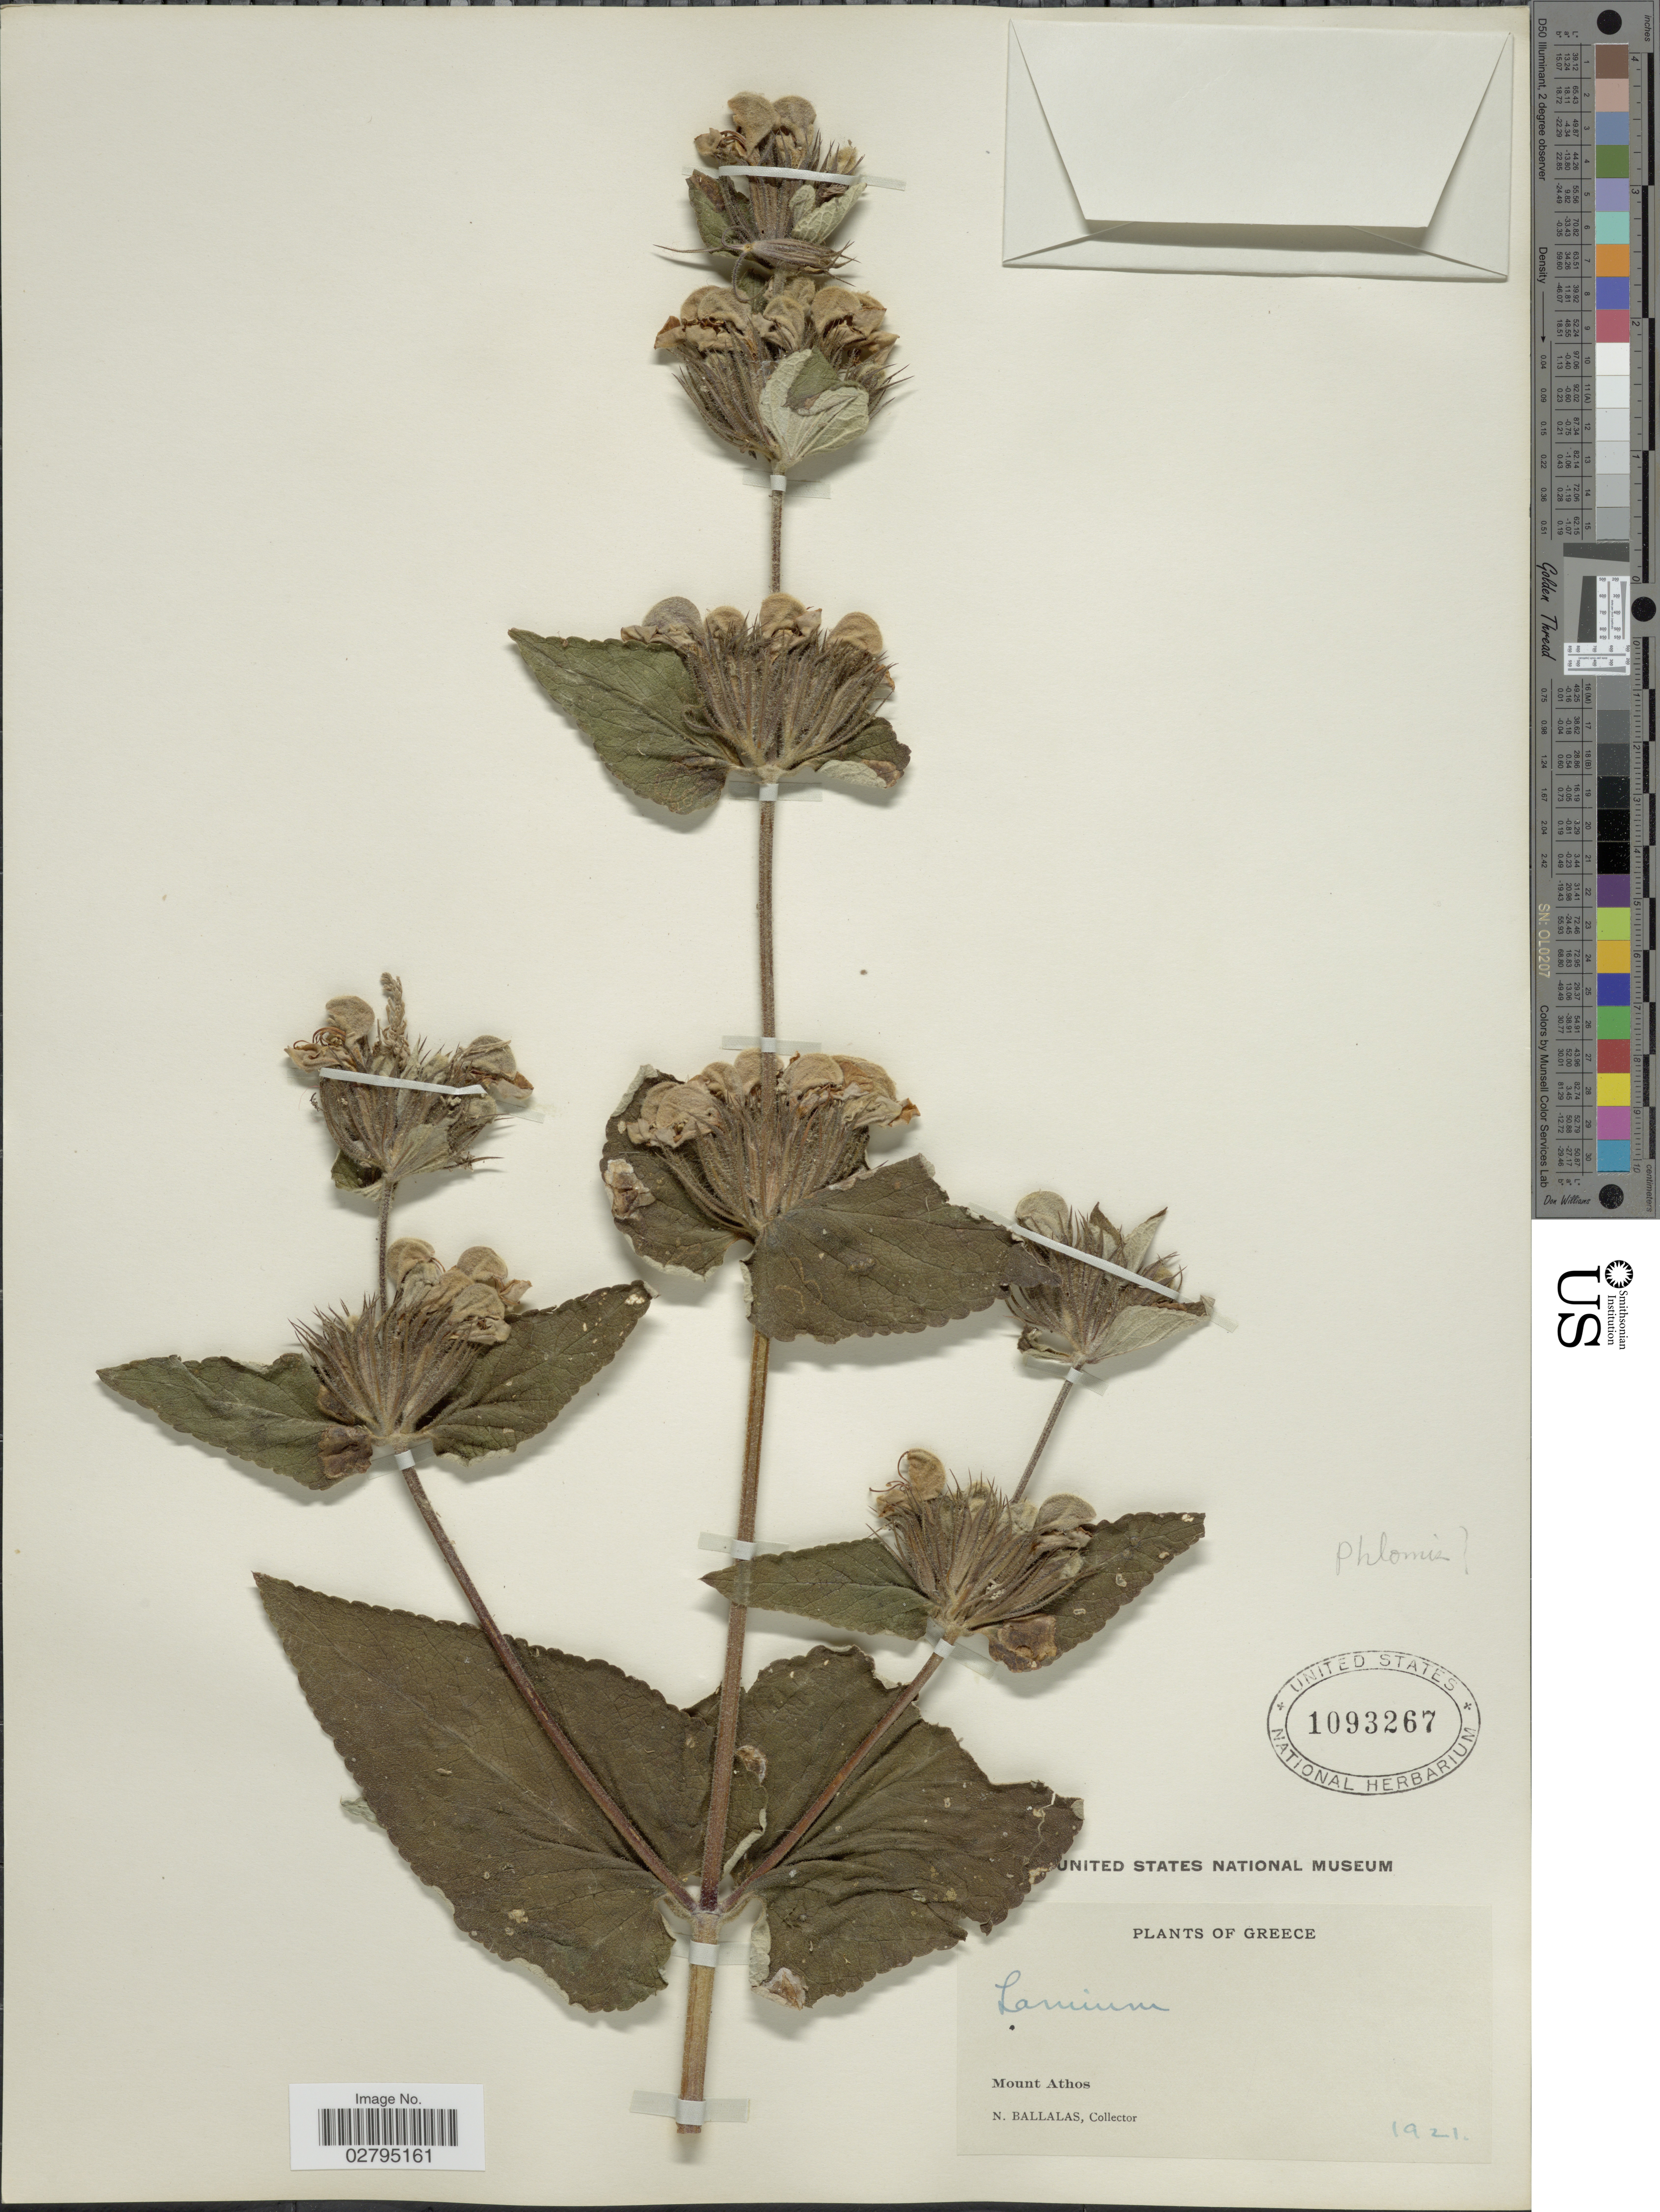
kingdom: Plantae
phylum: Tracheophyta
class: Magnoliopsida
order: Lamiales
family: Lamiaceae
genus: Lamium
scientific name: Lamium sp.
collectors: N. Ballalas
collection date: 1921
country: Greece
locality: Mount Athos.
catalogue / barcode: US 1093267